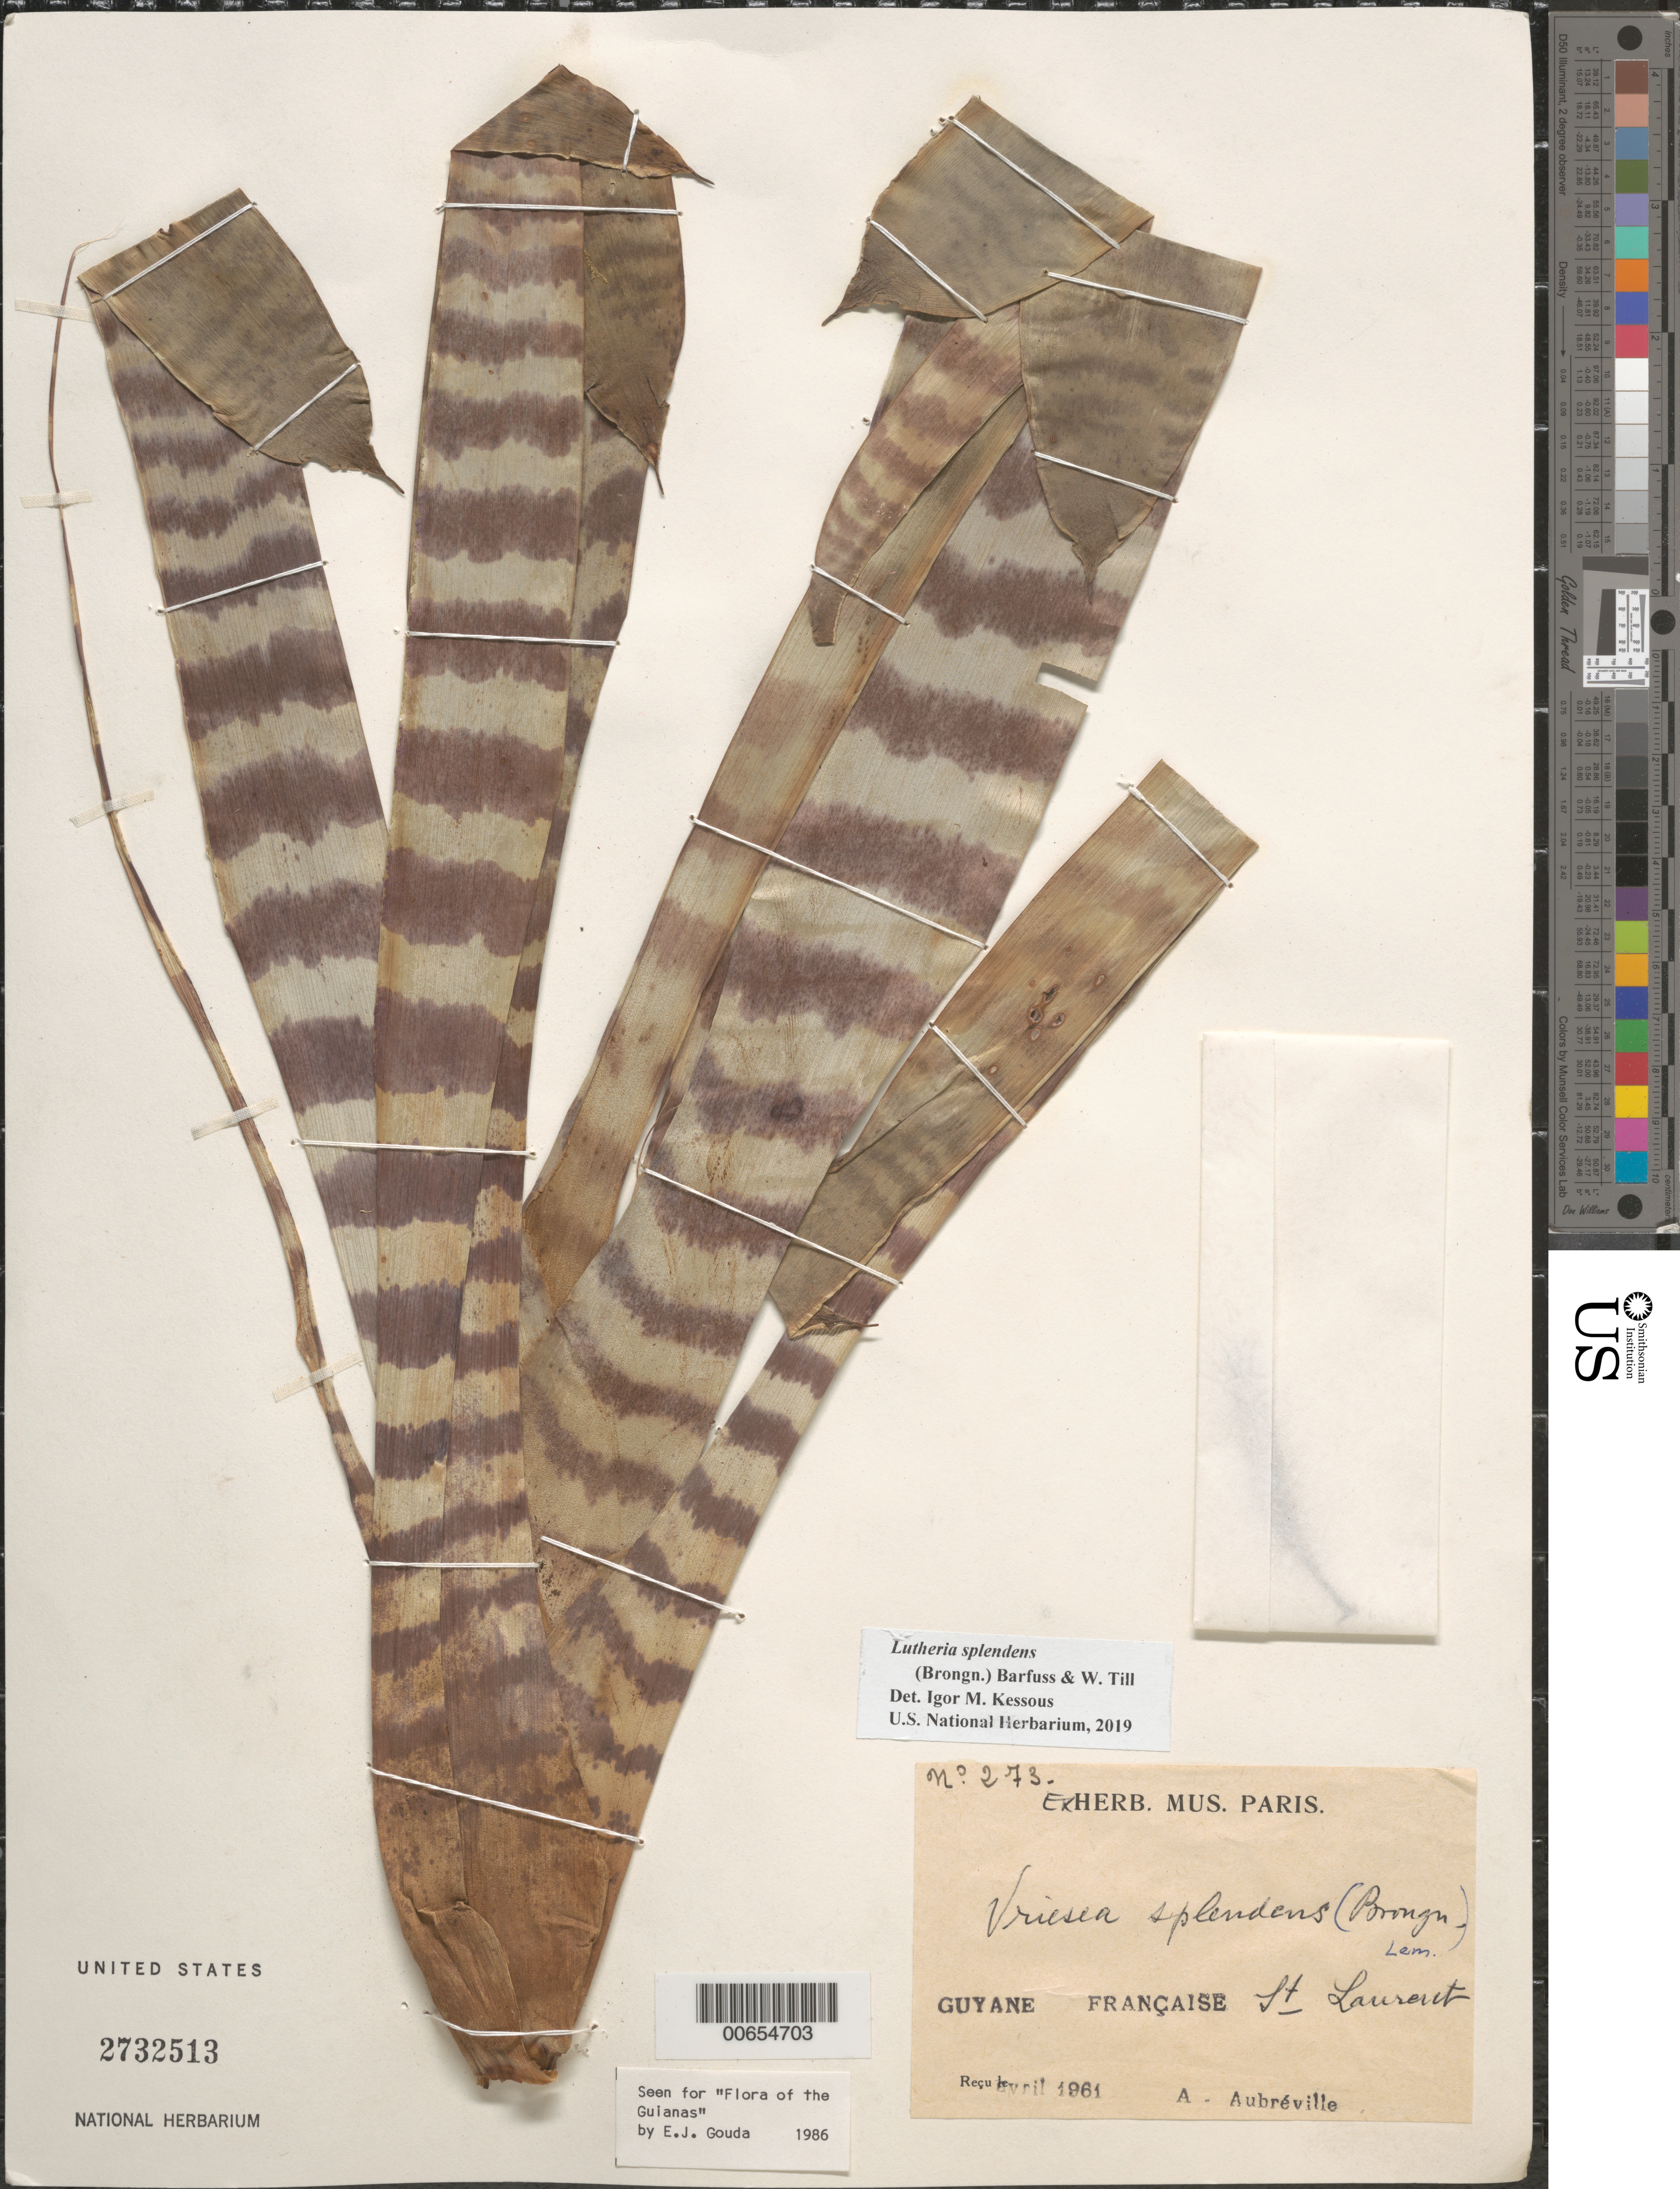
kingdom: Plantae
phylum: Tracheophyta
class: Liliopsida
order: Poales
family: Bromeliaceae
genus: Lutheria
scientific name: Lutheria splendens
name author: (Brongn.) W. Till & Barfuss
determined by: Kessous, Igor M.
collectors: A. Aubréville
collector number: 273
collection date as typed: Apr-61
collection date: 1961-04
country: French Guiana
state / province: Cayenne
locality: St. Laurent du Maroni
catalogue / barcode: US 2732513